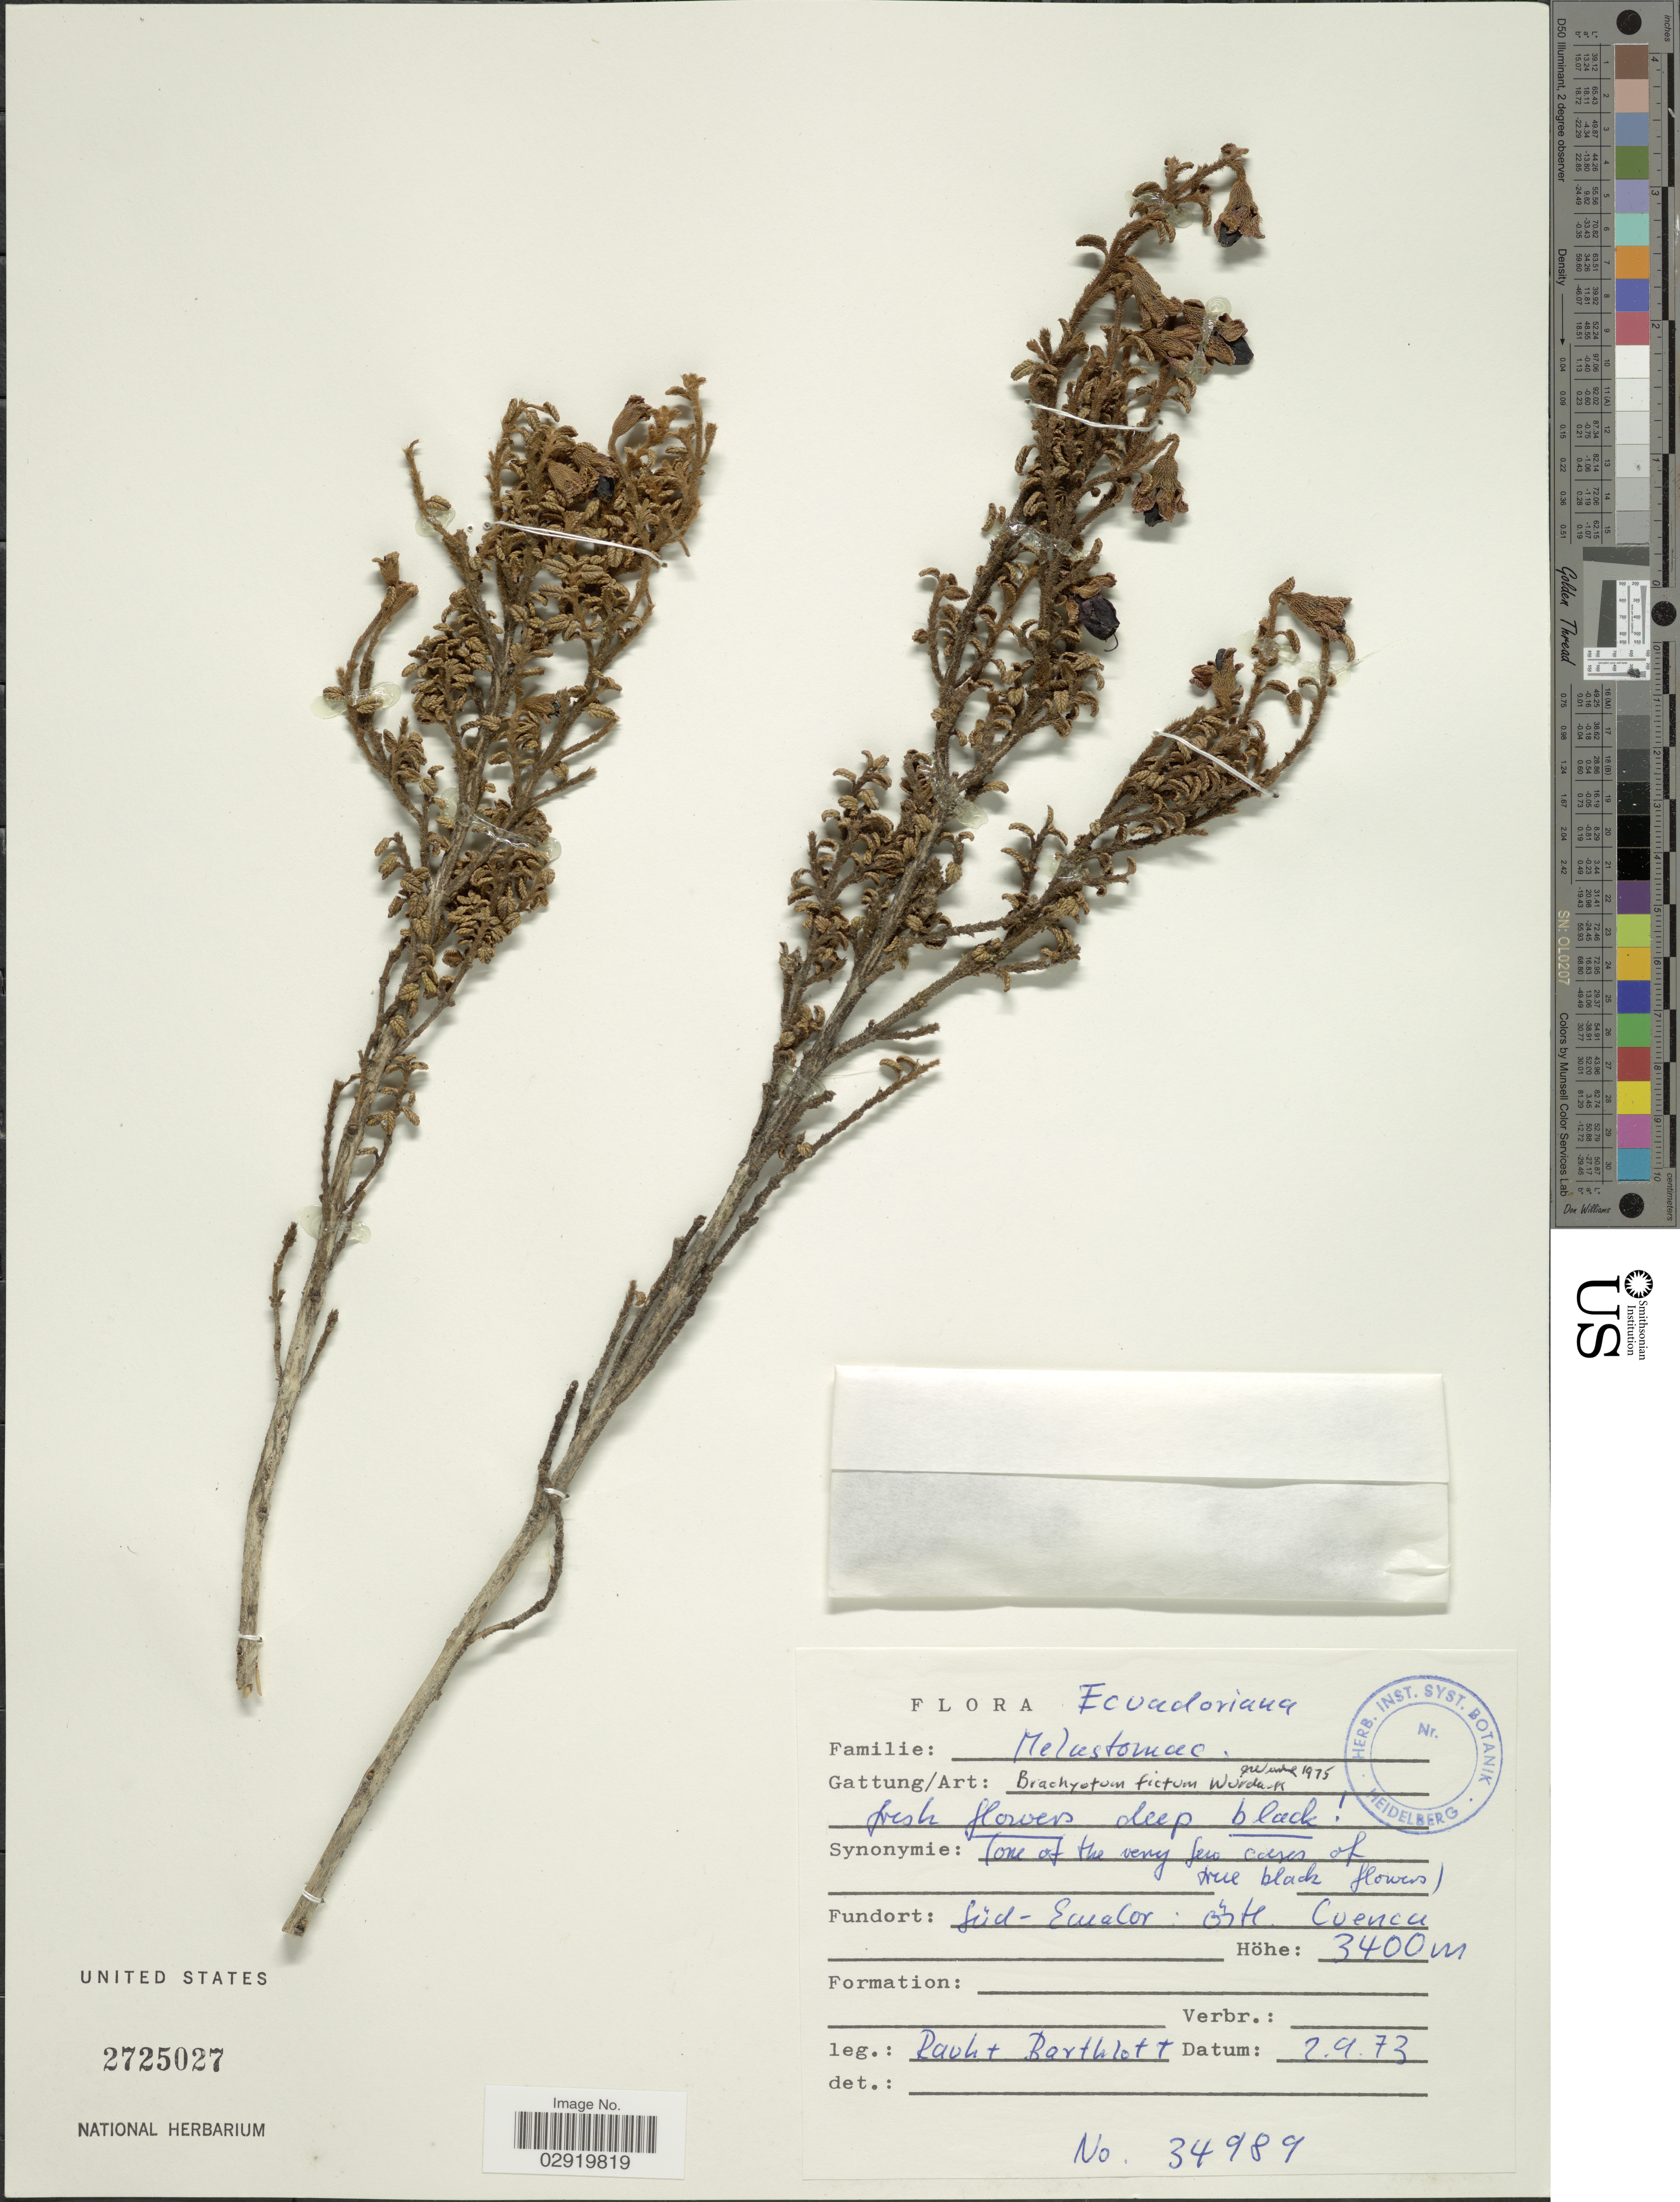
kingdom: Plantae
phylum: Tracheophyta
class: Magnoliopsida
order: Myrtales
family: Melastomataceae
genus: Brachyotum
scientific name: Brachyotum fictum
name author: Wurdack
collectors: -. Rauh & Barthlott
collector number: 34989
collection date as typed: Transcribed d/m/y: 2/9/73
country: Ecuador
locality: Süd-Ecuador. östl. Cuenca.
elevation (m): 3400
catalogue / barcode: US 2725027